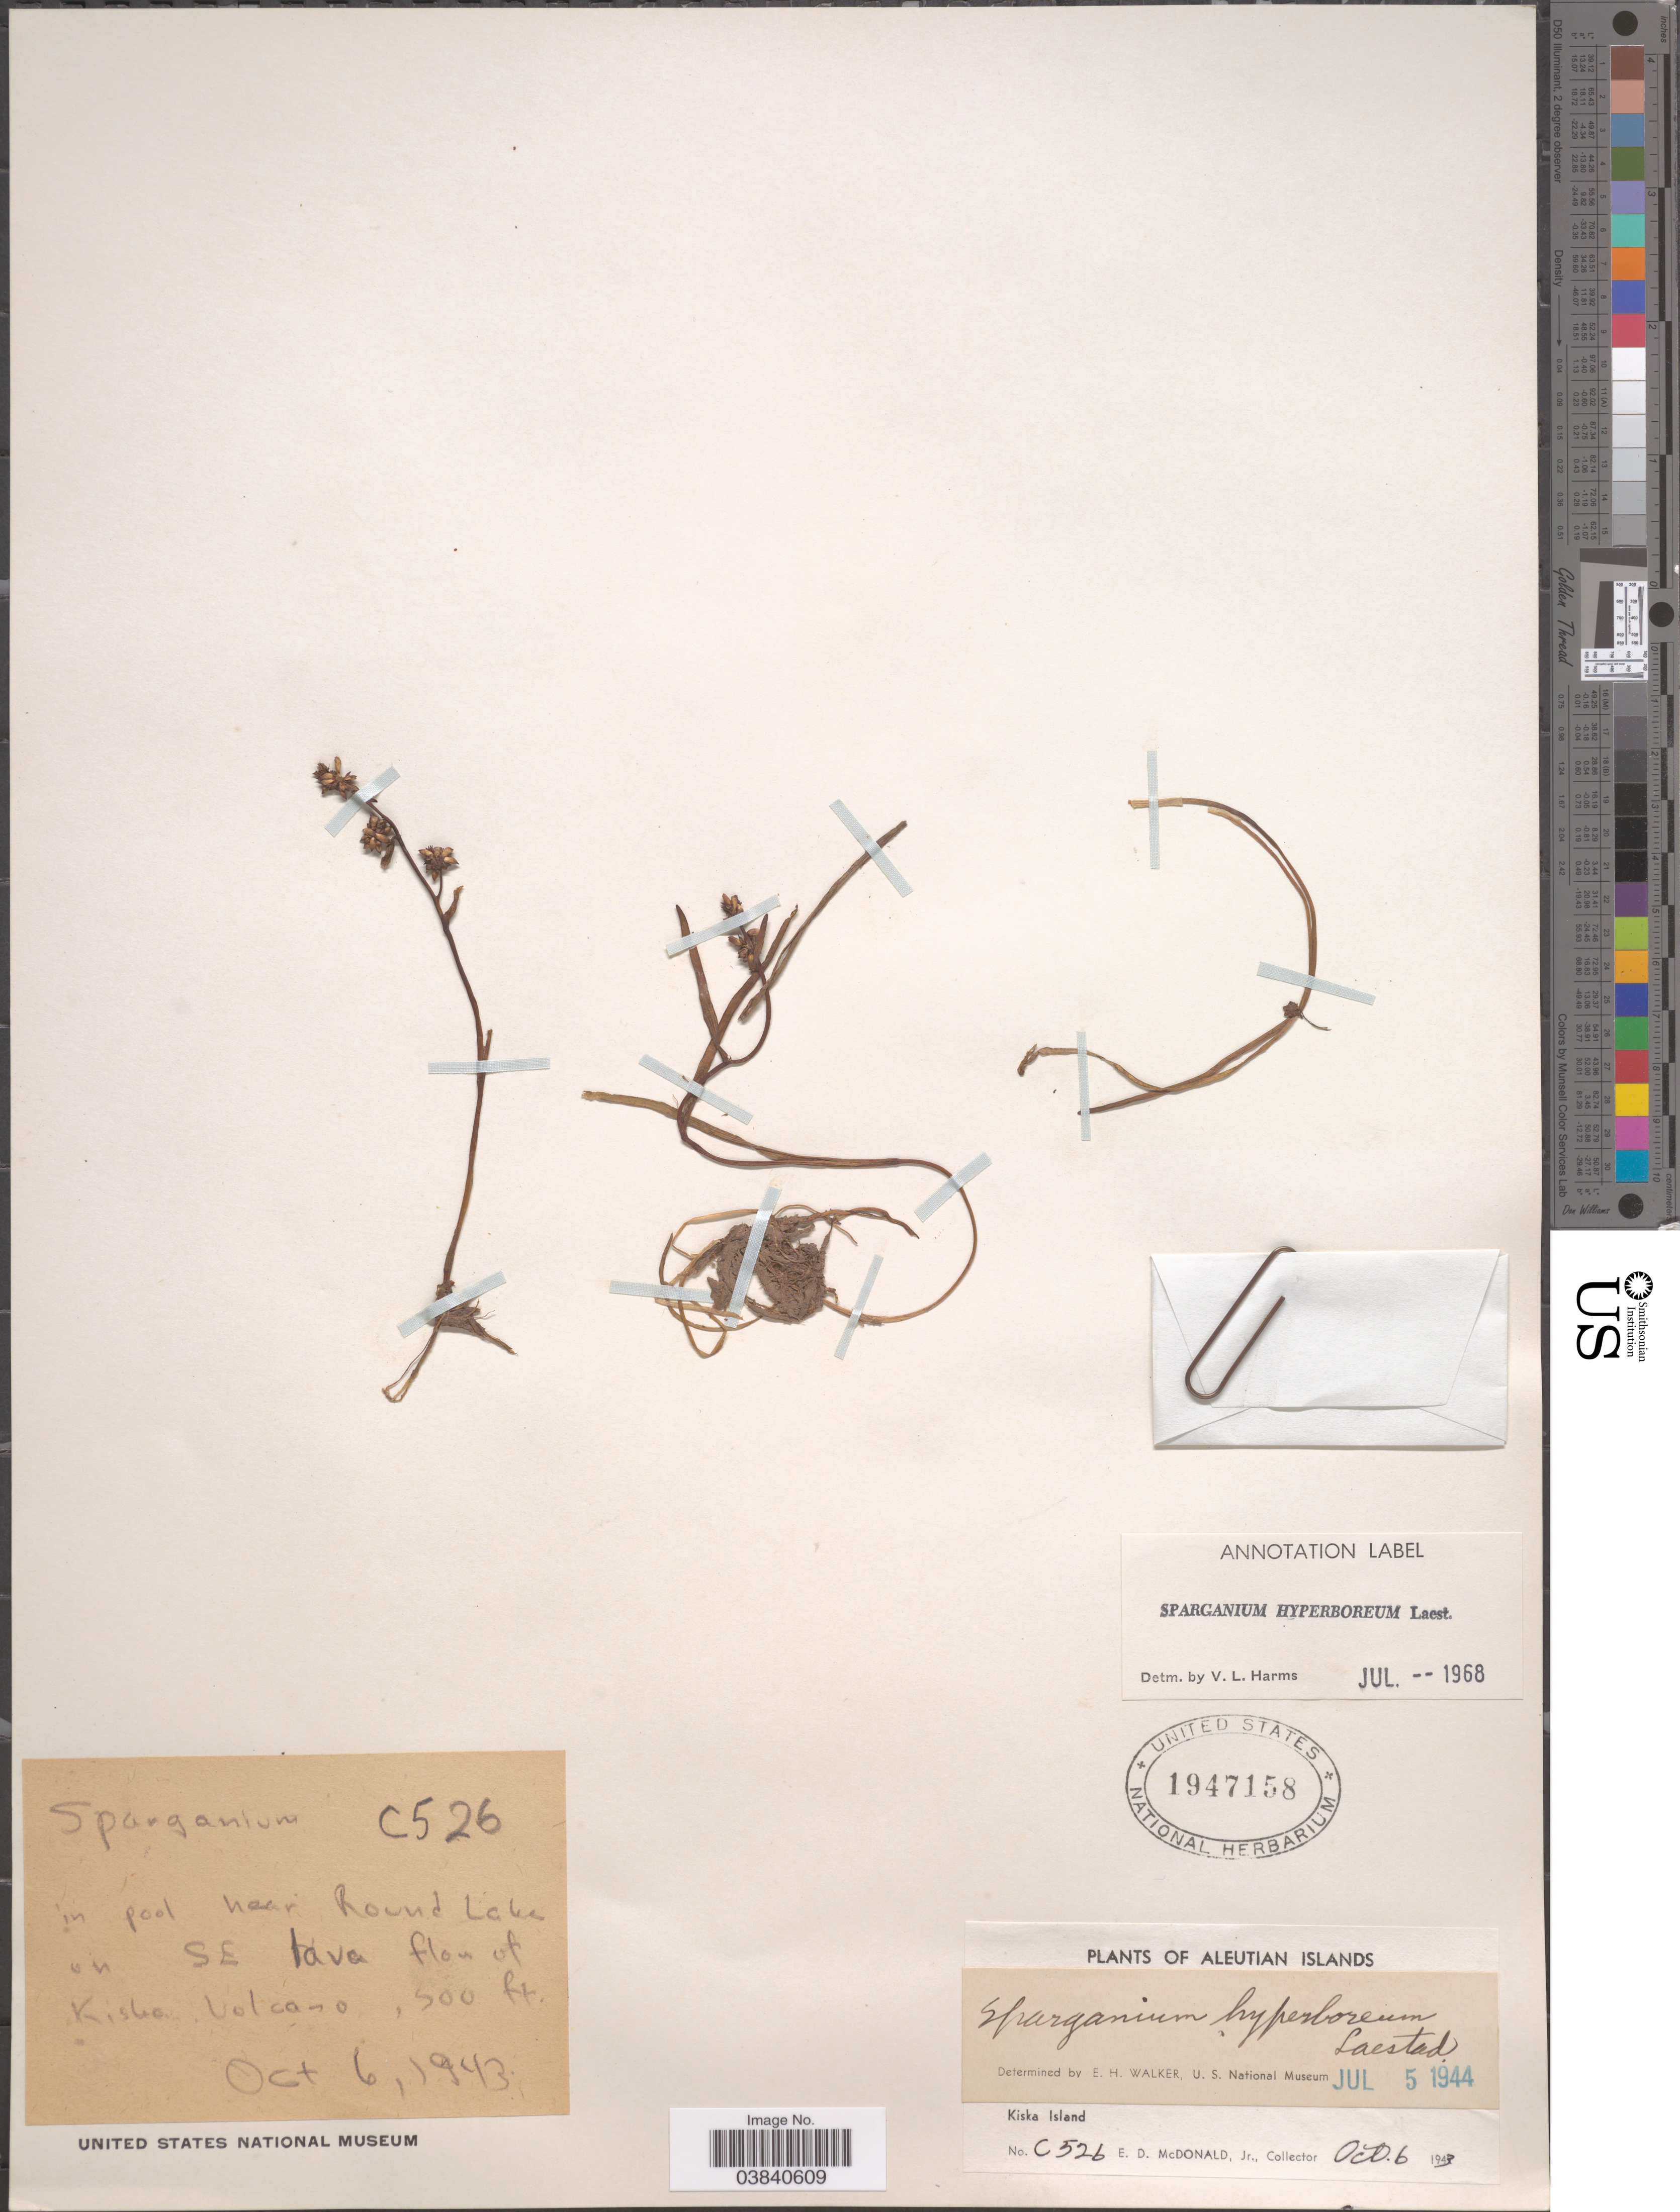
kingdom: Plantae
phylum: Tracheophyta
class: Liliopsida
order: Poales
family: Typhaceae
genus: Sparganium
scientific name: Sparganium hyperboreum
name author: Beurl. ex Laest.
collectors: E. D. McDonald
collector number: C526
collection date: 1943-10-06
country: United States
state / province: Alaska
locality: Aleutian Islands. Kiska Island. In pool near Round Lake on SE lava flow of Kiska Volcano.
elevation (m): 152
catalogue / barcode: US 1947158